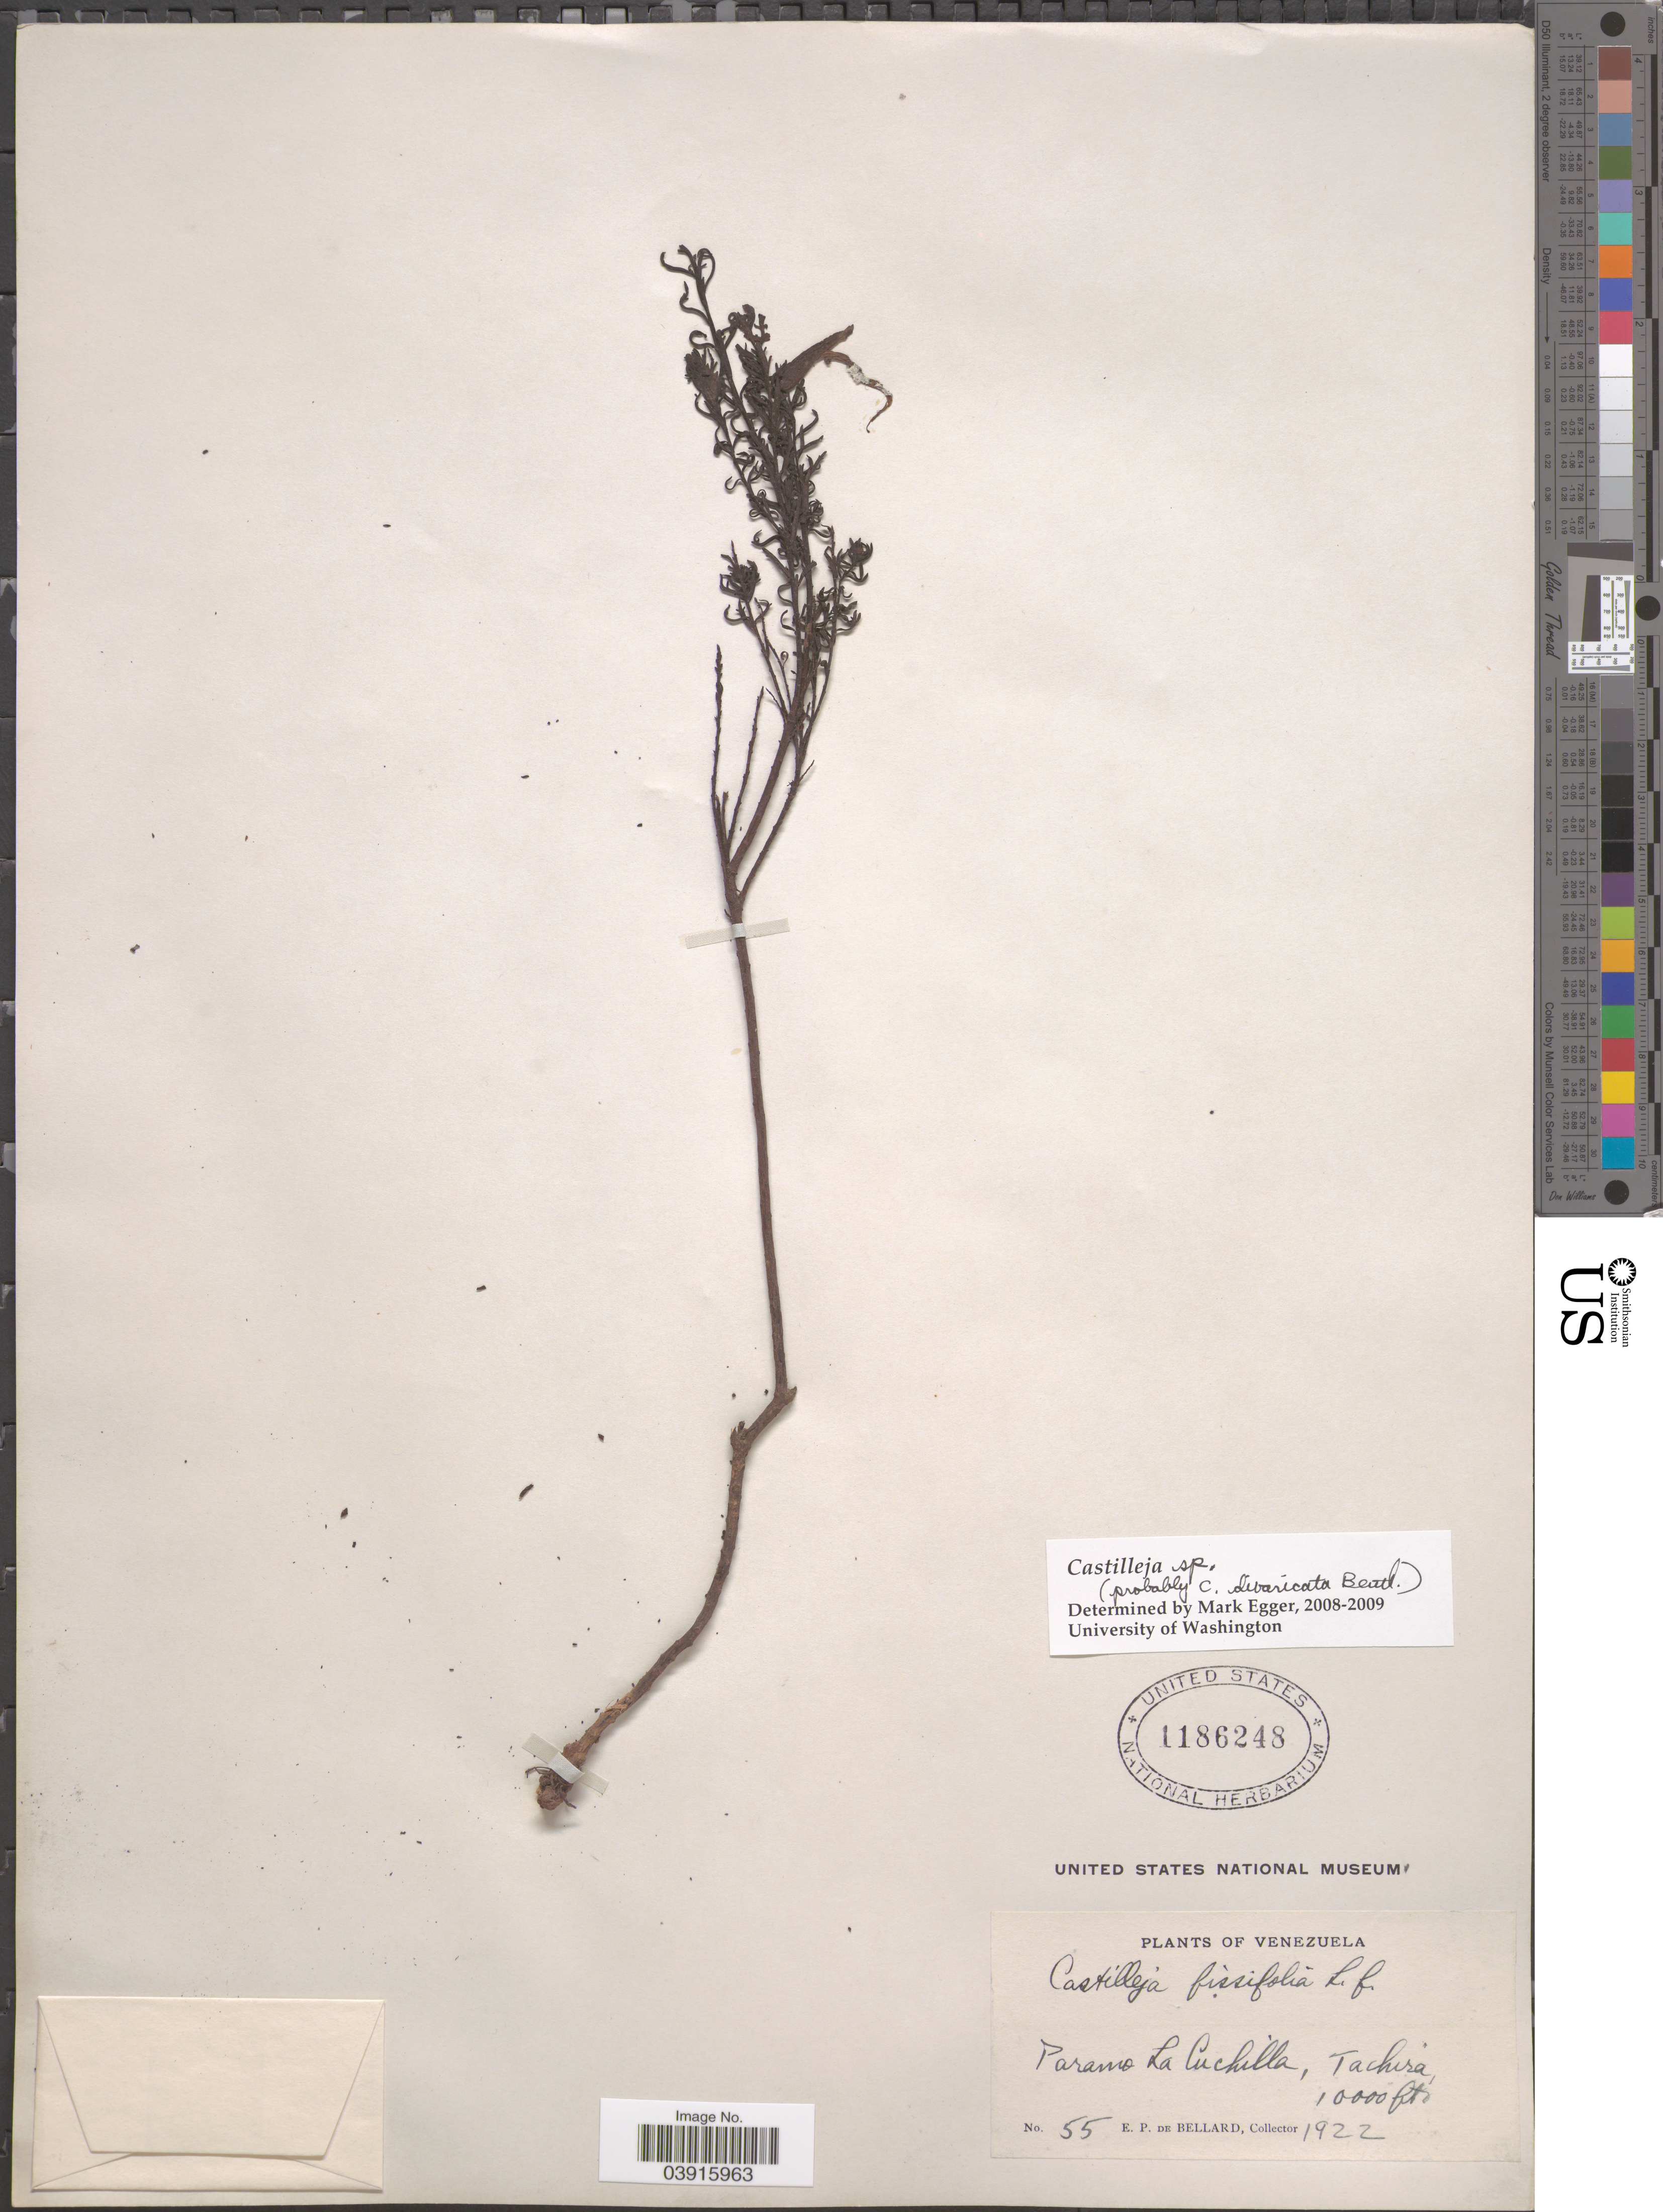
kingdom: Plantae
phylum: Tracheophyta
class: Magnoliopsida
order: Lamiales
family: Orobanchaceae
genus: Castilleja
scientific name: Castilleja divaricata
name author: Benth.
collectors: E. de Bellard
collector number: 55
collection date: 1922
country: Venezuela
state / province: Tachira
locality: Paramo La Cuchilla.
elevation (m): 3048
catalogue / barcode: US 1186248